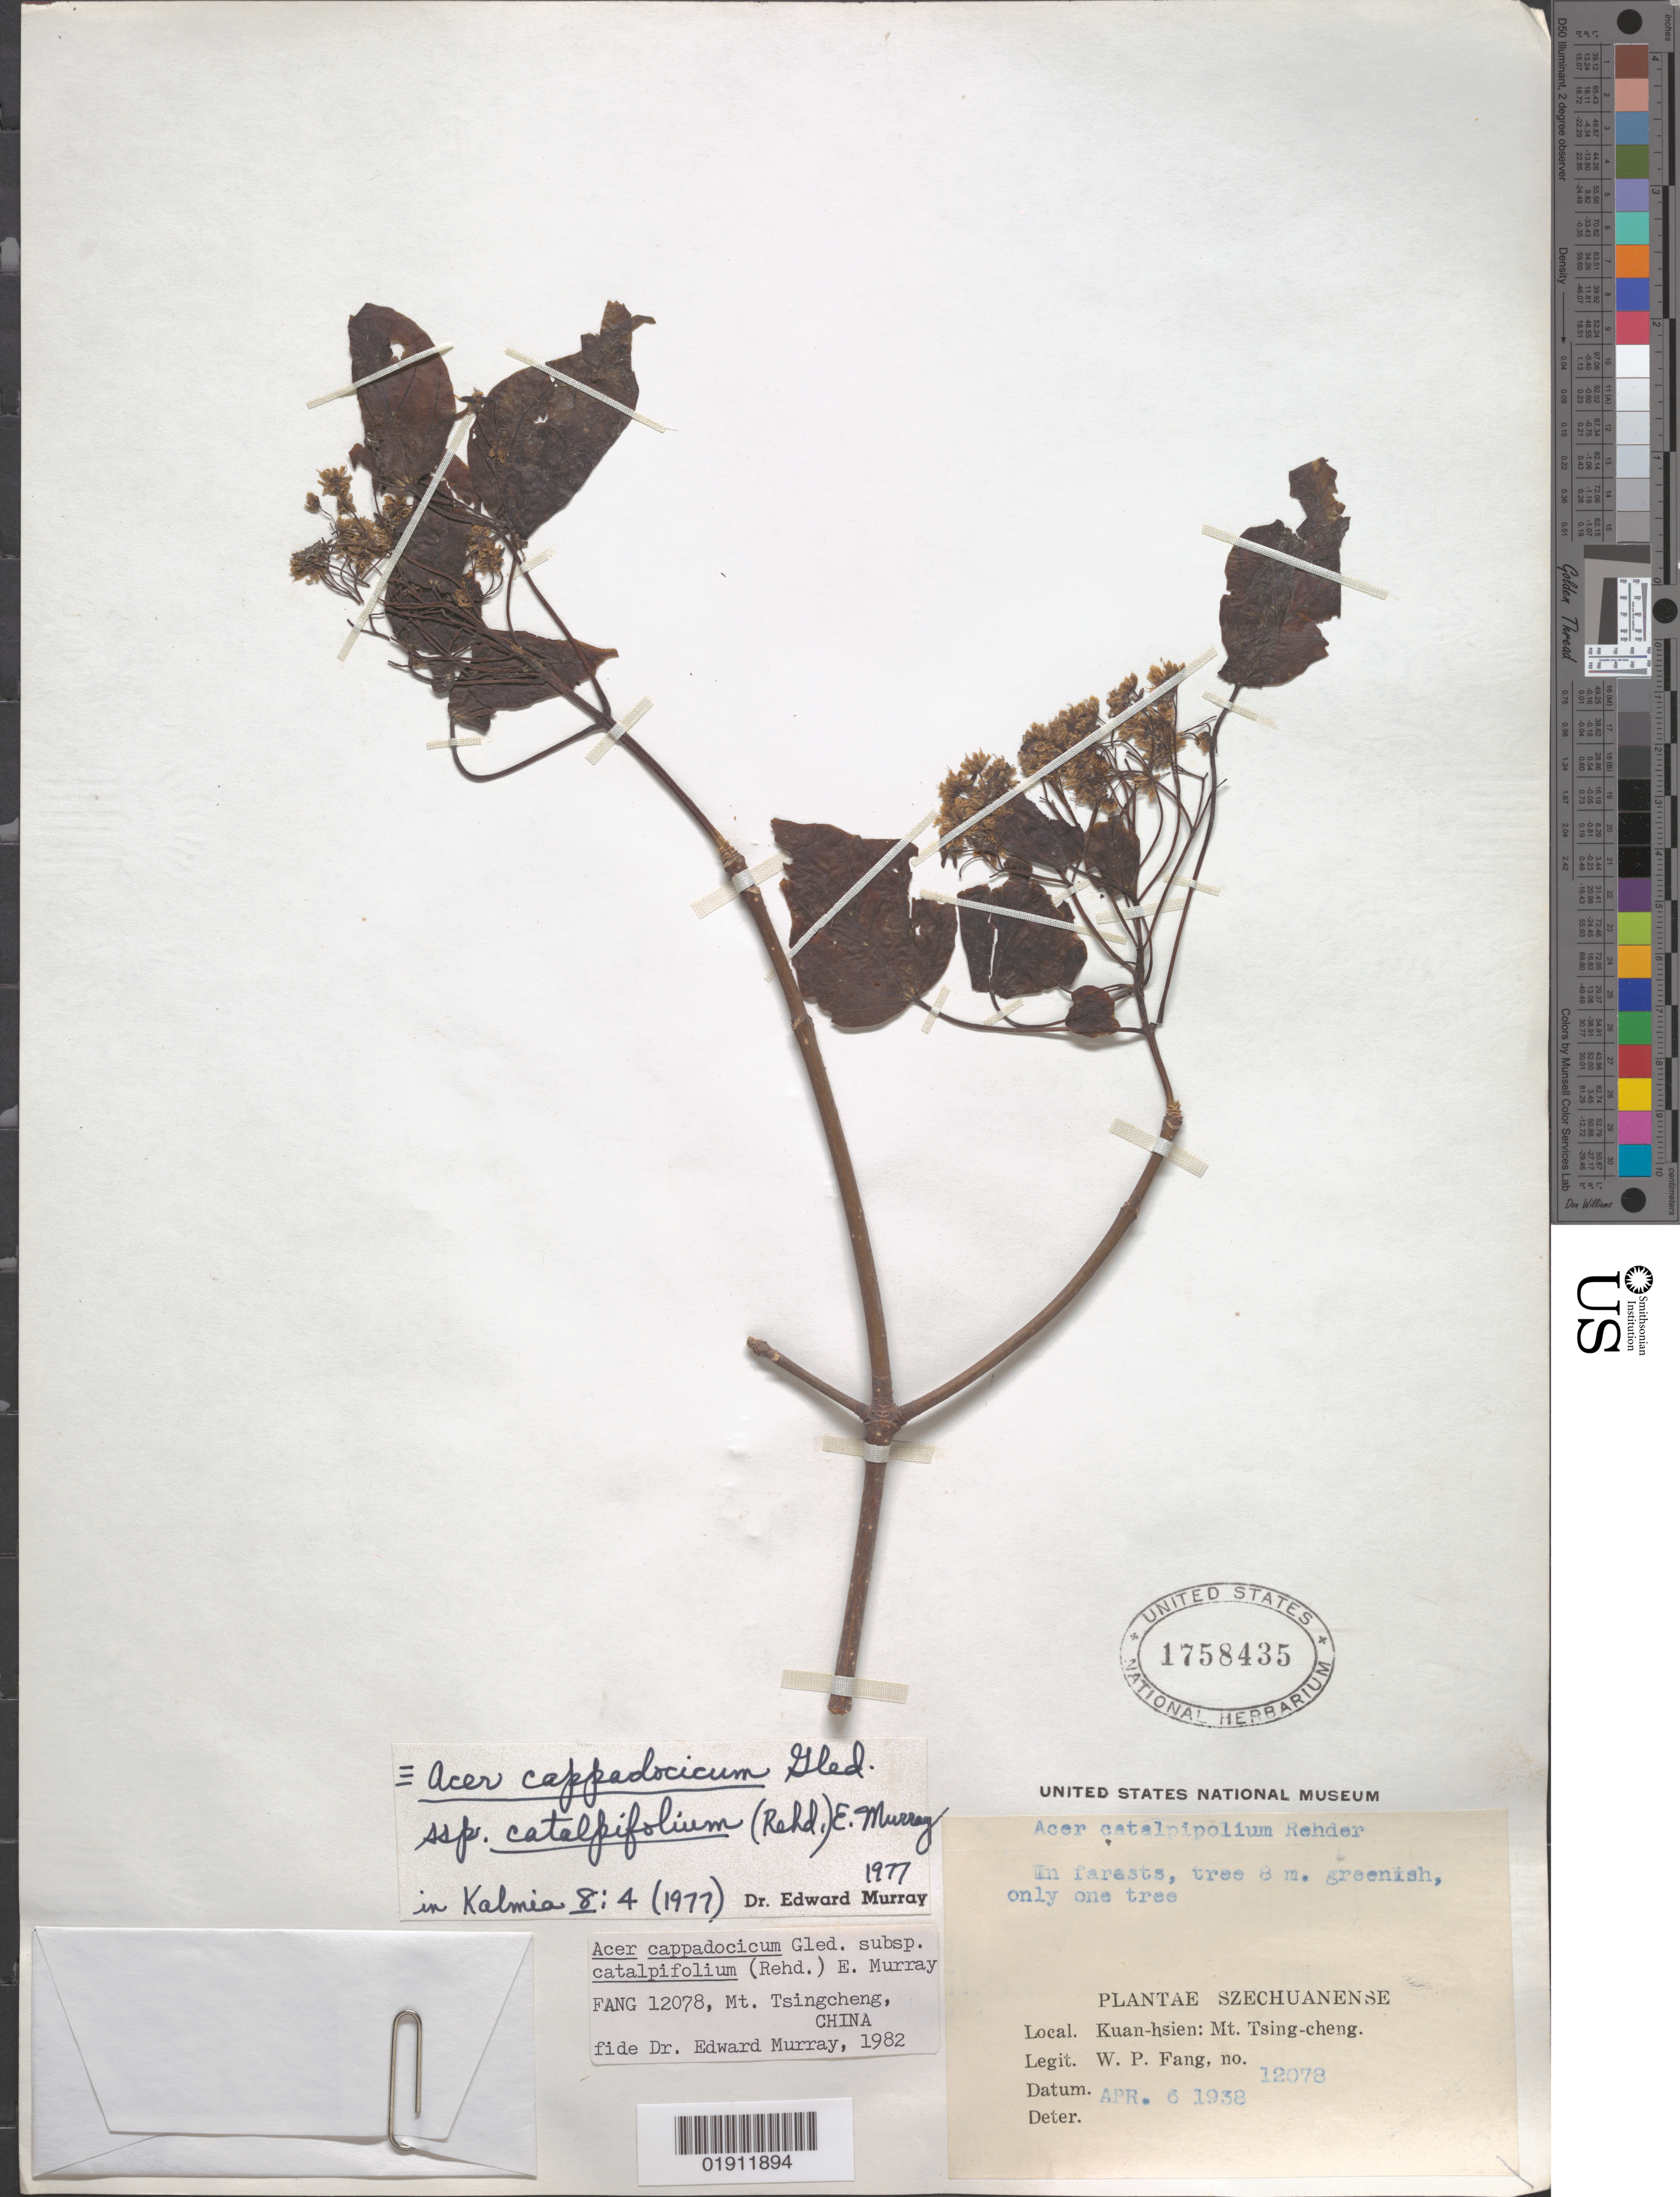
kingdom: Plantae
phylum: Tracheophyta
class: Magnoliopsida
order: Sapindales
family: Sapindaceae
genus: Acer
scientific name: Acer cappadocicum subsp. catalpifolium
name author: (Rehder) A.E. Murray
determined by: Murray, Edward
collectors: W. P. Fang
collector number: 12078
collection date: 1938-04-06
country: China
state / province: Sichuan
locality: Szechuan [Sichuan], Kuan-hsien, Mt. Tsing-cheng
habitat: In forests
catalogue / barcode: US 1758435